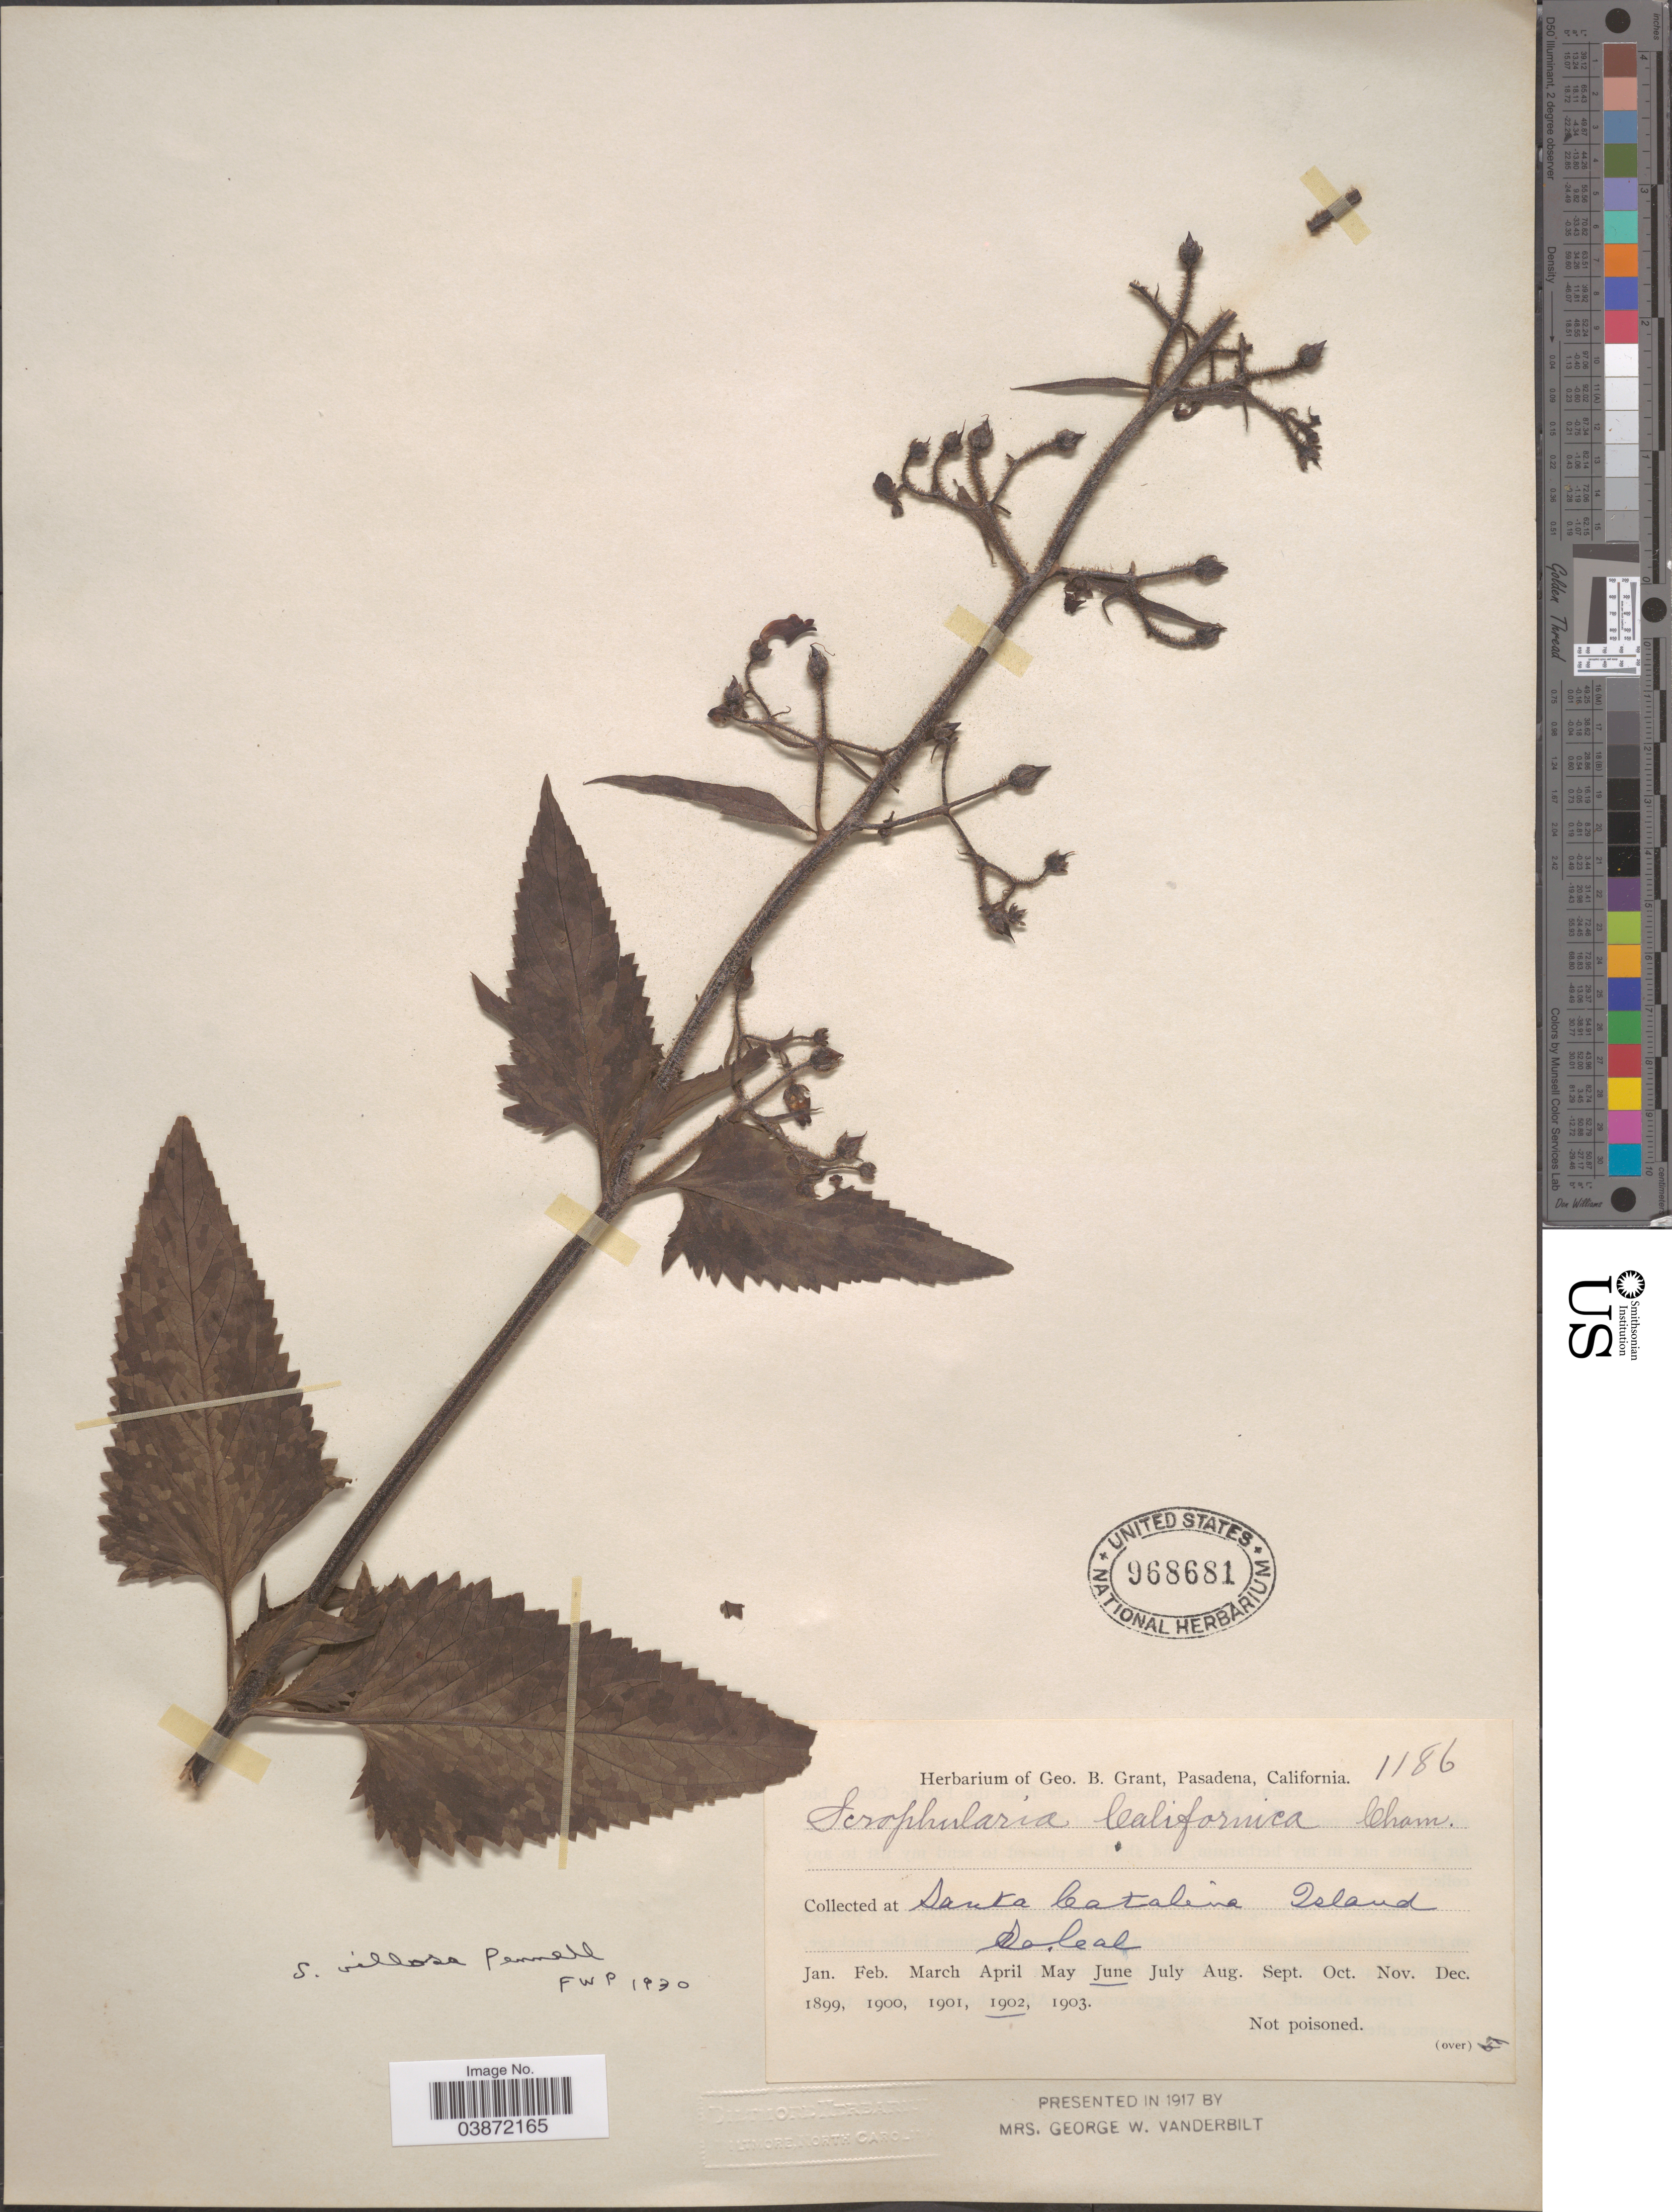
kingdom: Plantae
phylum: Tracheophyta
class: Magnoliopsida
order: Lamiales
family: Scrophulariaceae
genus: Scrophularia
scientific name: Scrophularia villosa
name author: Pennell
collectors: ex herb. Geo. B. Grant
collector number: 1186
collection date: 1902-06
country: United States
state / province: California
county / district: Los Angeles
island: Santa Catalina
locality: Santa Catalina Island. So. Cal.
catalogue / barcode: US 968681